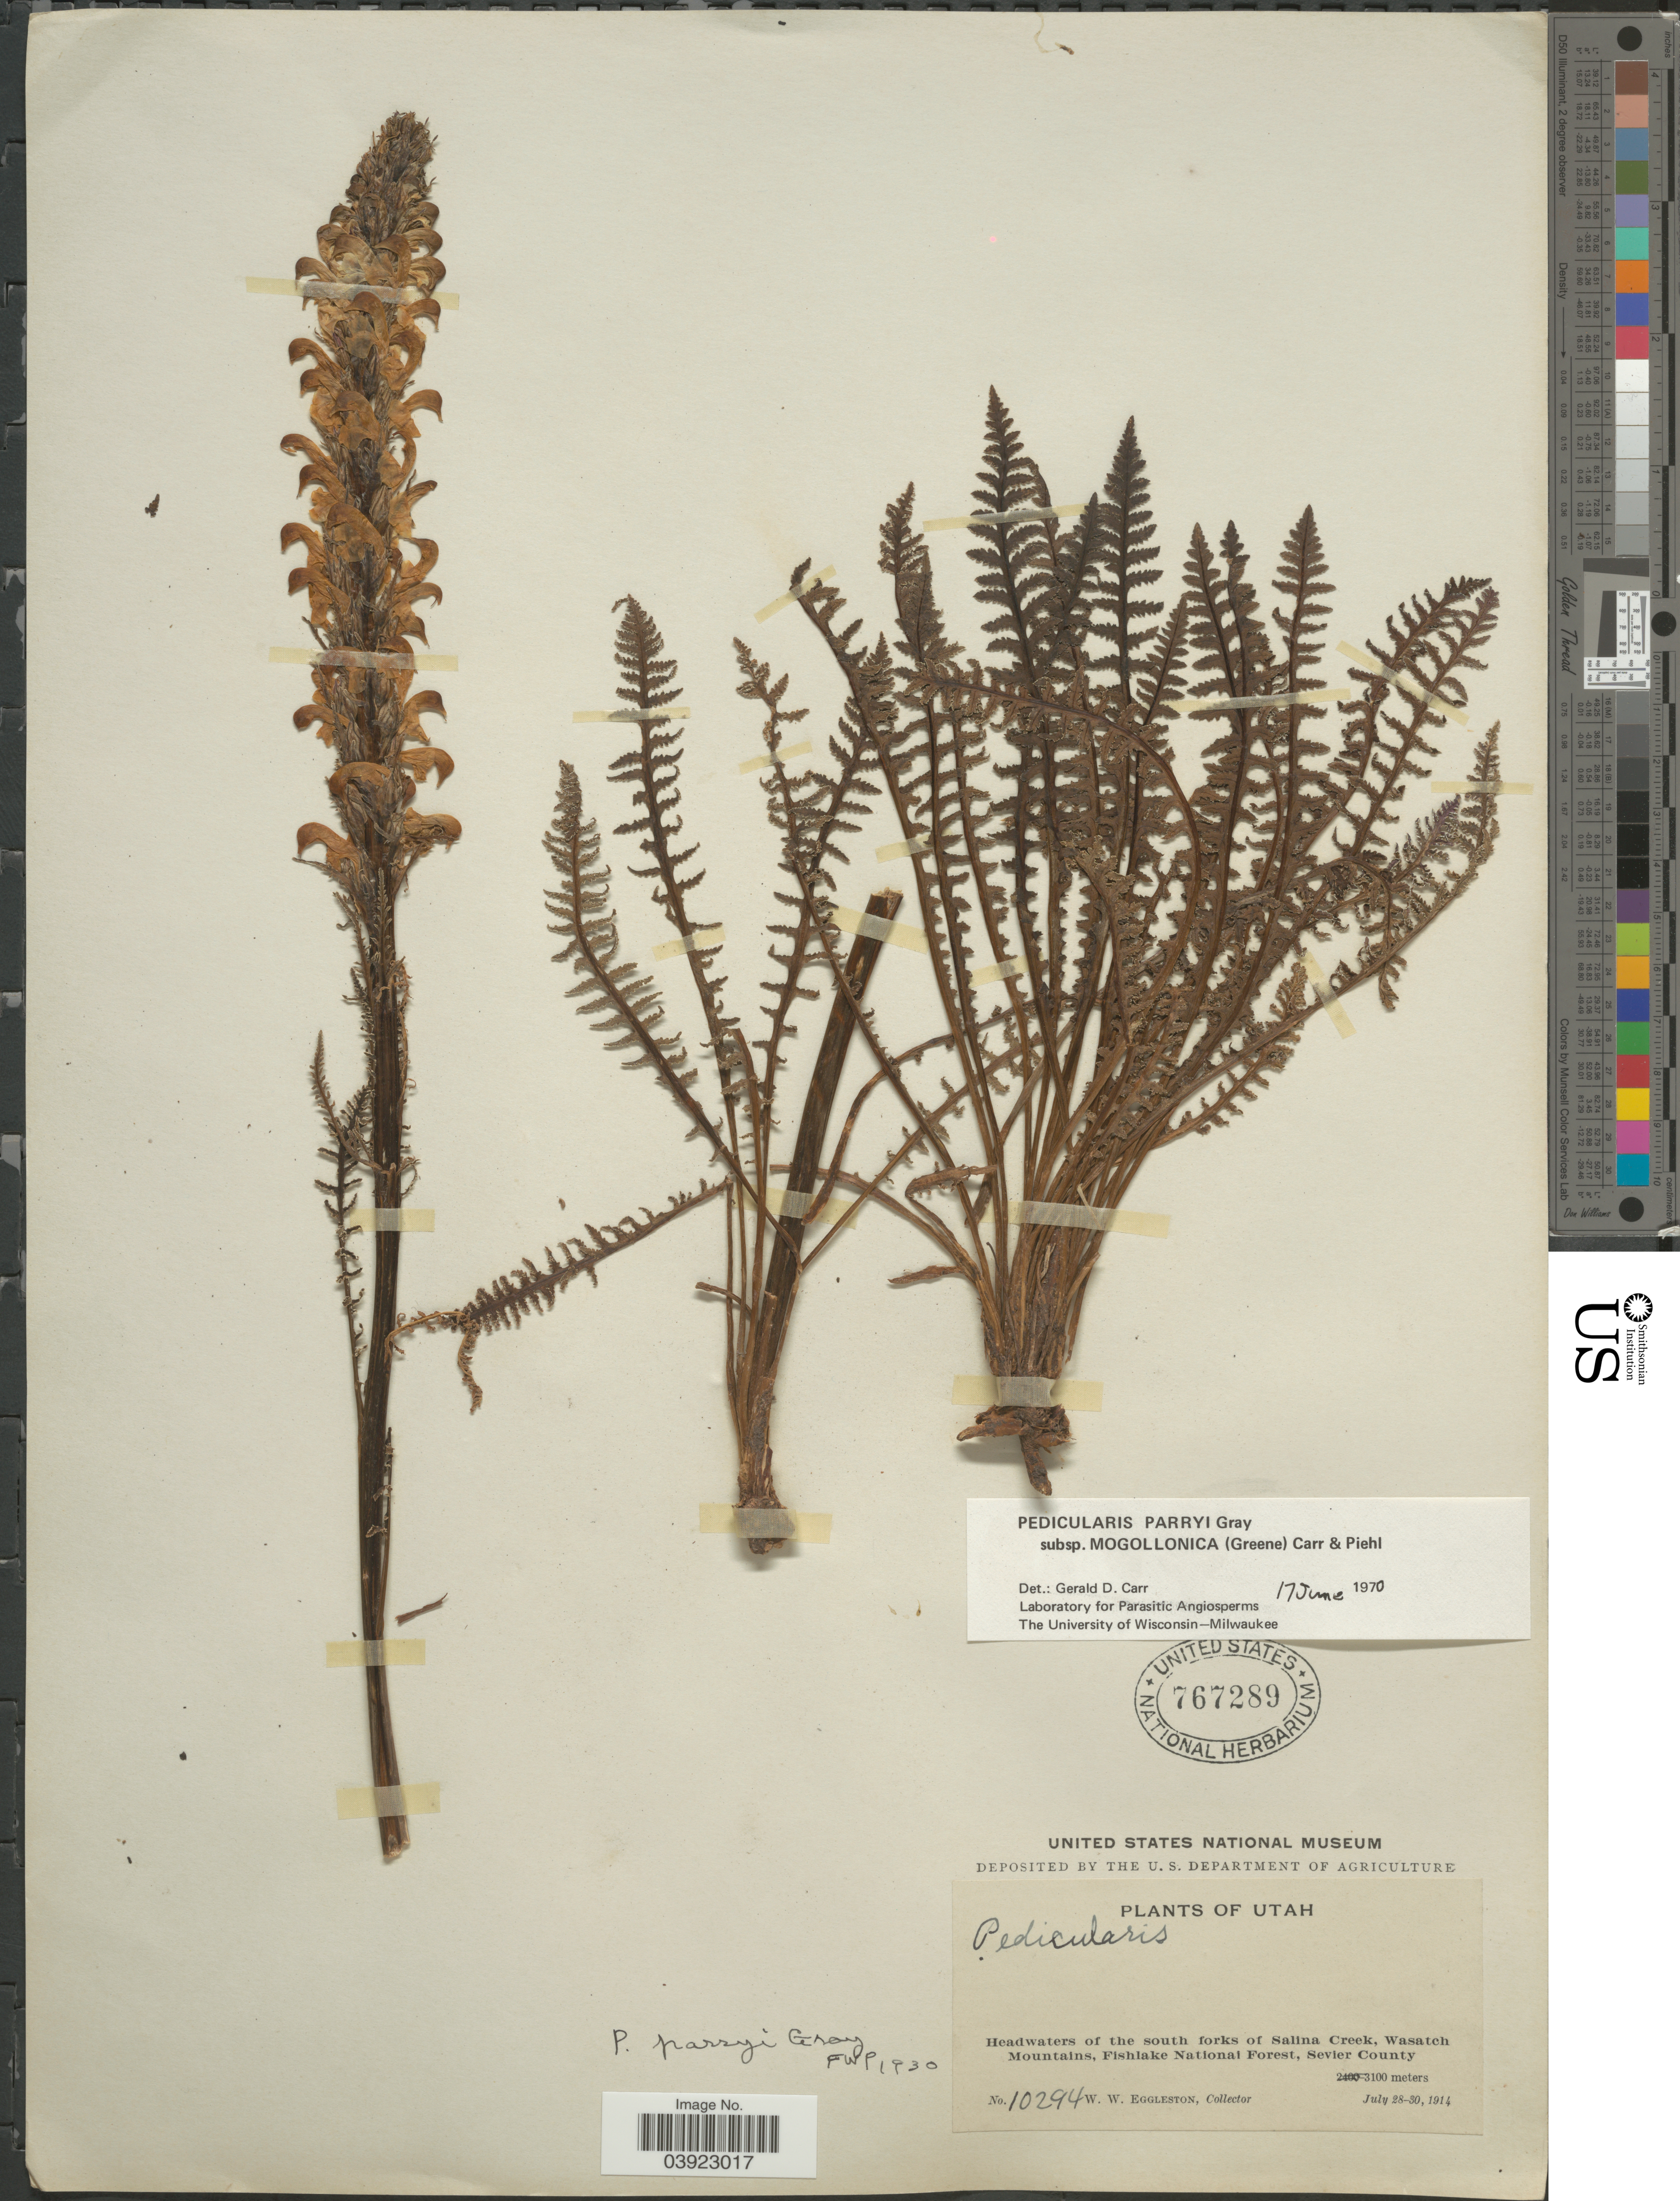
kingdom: Plantae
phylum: Tracheophyta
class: Magnoliopsida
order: Lamiales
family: Orobanchaceae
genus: Pedicularis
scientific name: Pedicularis parryi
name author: A. Gray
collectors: W. W. Eggleston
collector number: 10294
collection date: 1914-07-28/1914-07-30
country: United States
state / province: Utah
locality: Headwaters of the south forks of Salina Creek, Wasatch Mountains, Fishlake National Forest, Sevier County.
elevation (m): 3100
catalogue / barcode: US 767289